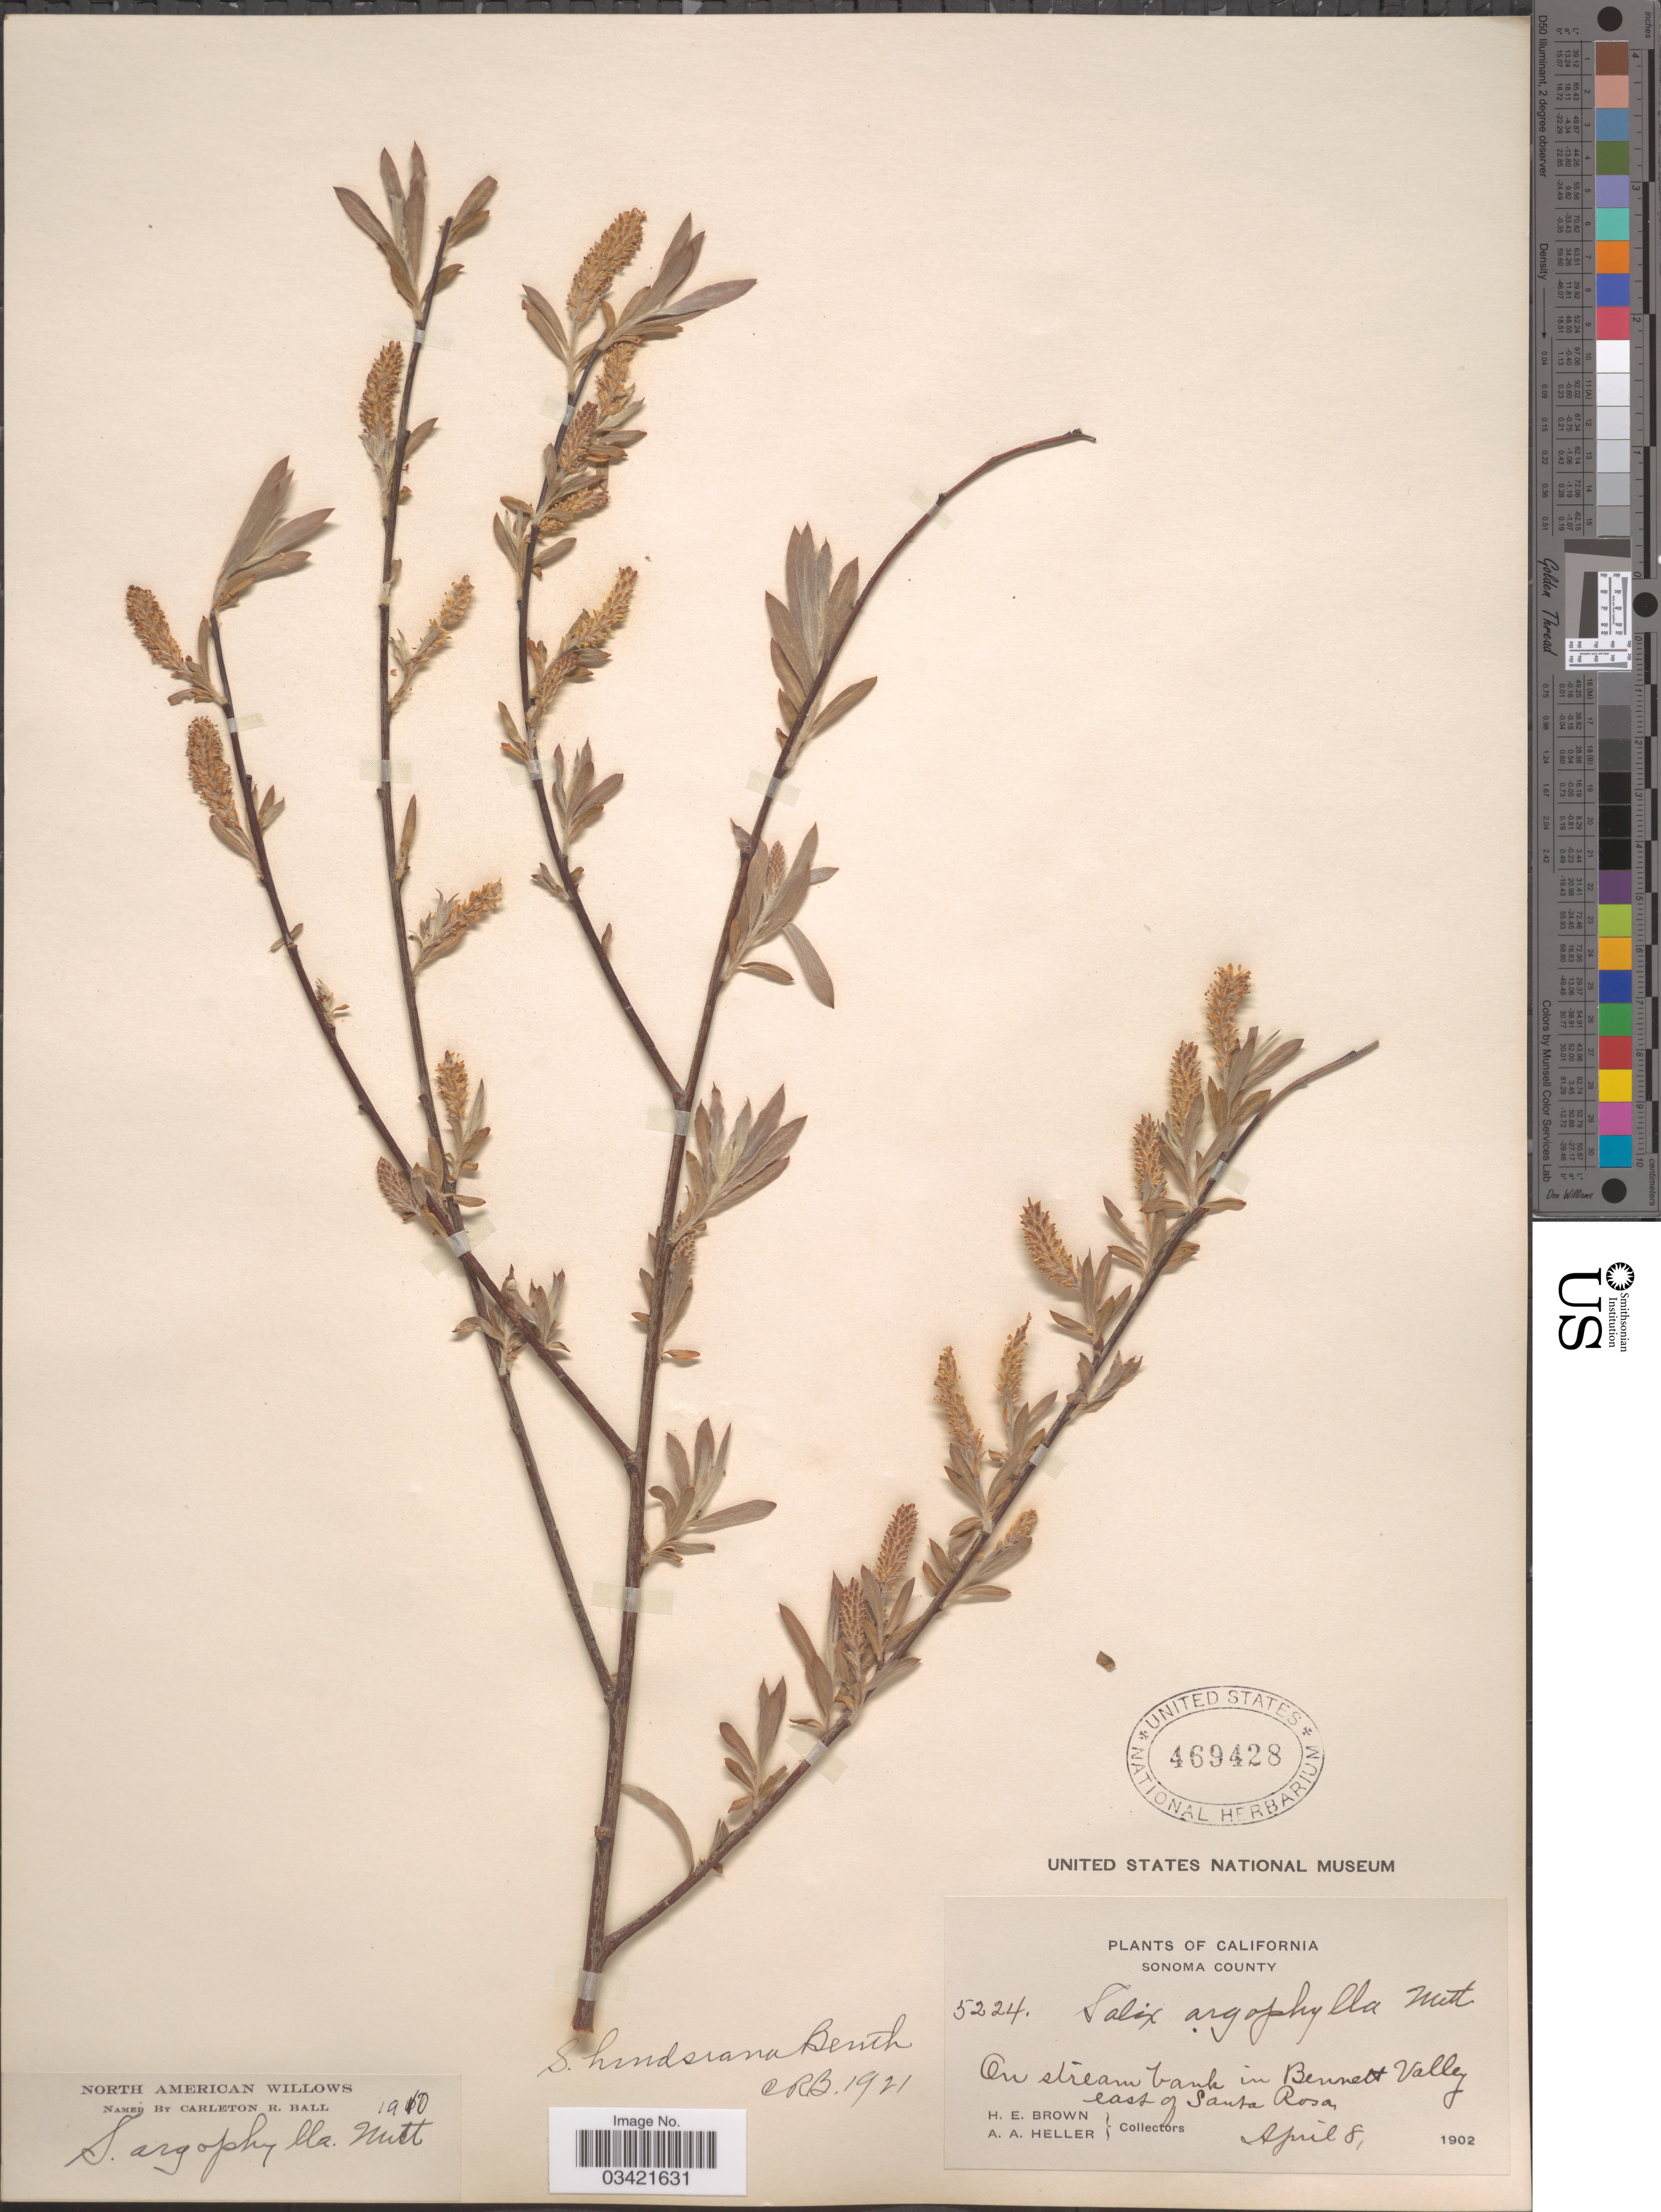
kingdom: Plantae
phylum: Tracheophyta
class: Magnoliopsida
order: Malpighiales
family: Salicaceae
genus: Salix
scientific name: Salix hindsiana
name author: Benth.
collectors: H. E. Brown & A. A. Heller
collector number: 5224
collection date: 1902-04-08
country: United States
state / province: California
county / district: Sonoma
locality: North American Willows. Sonoma County. On stream bank in Bennett Valley east of Santa Rosa.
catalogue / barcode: US 469428